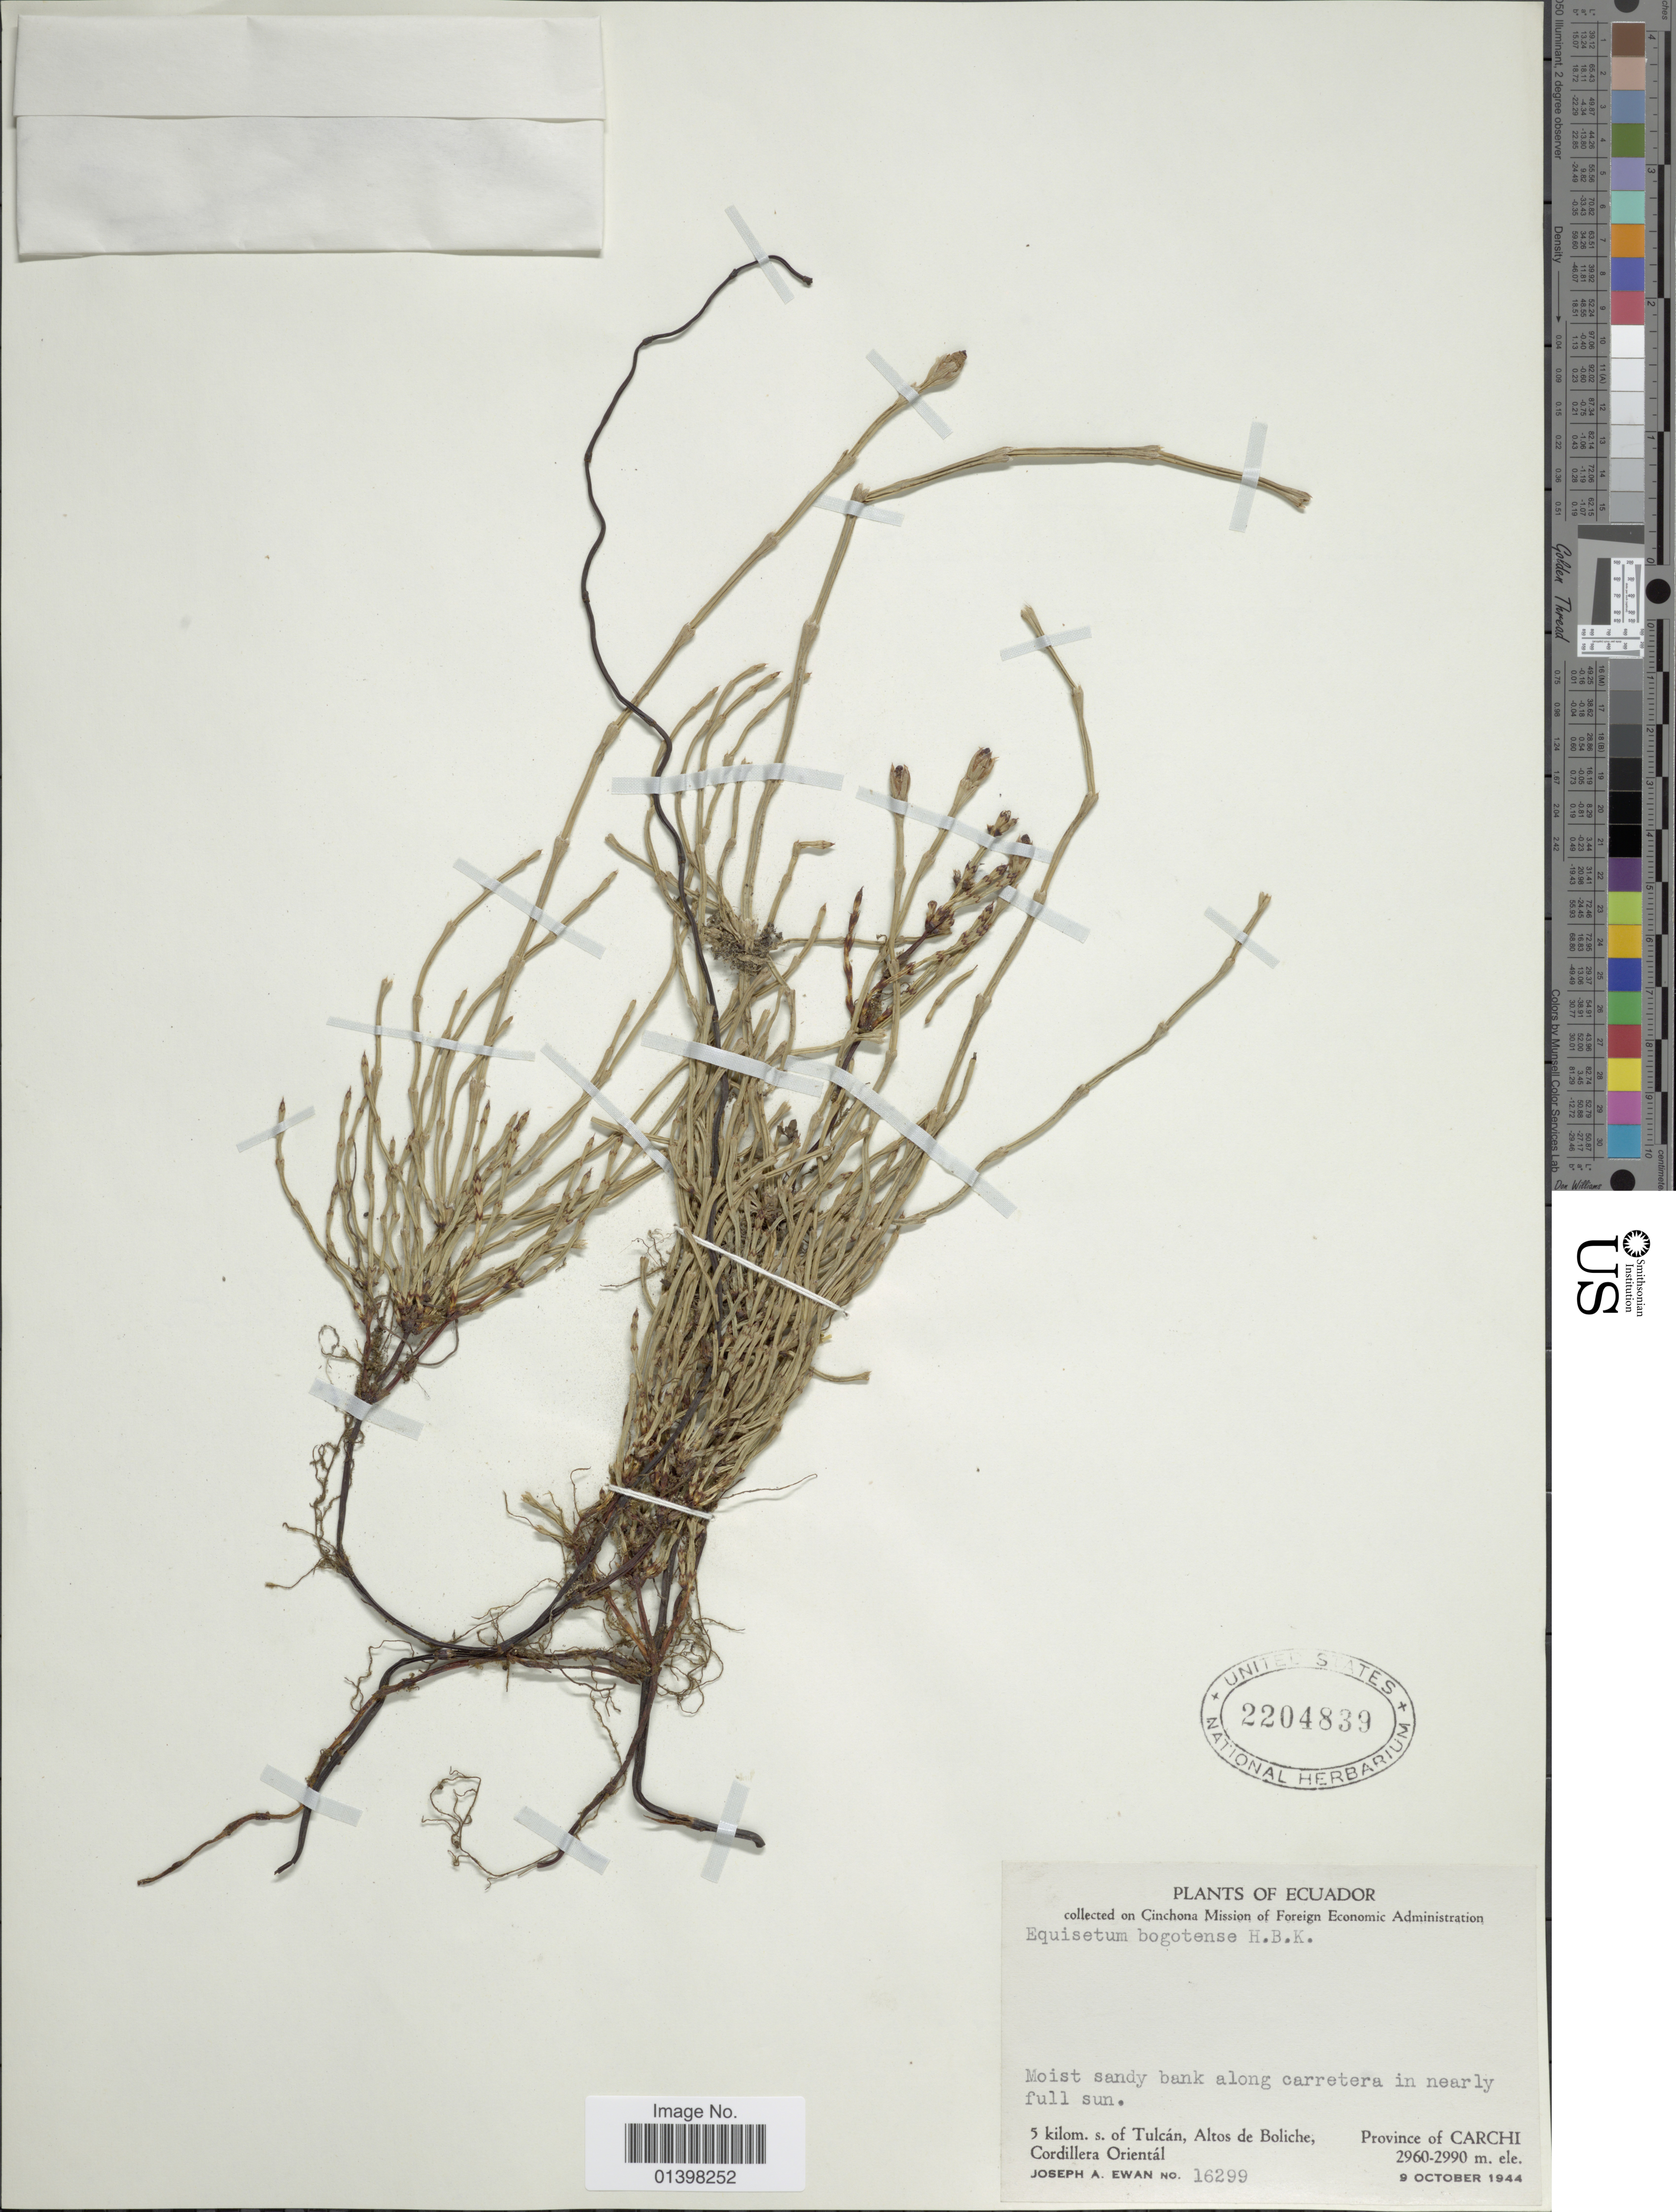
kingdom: Plantae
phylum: Tracheophyta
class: Polypodiopsida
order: Equisetales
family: Equisetaceae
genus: Equisetum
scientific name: Equisetum bogotense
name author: Kunth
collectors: J. A. Ewan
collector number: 16299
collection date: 1944-10-09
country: Ecuador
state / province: Carchi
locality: Moist sandy bank along carretera in nearly full sun, 5 kilom. s. of Tulcán, Altos de Boliche, Cordillera Oriental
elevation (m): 2960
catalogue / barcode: US 2204839